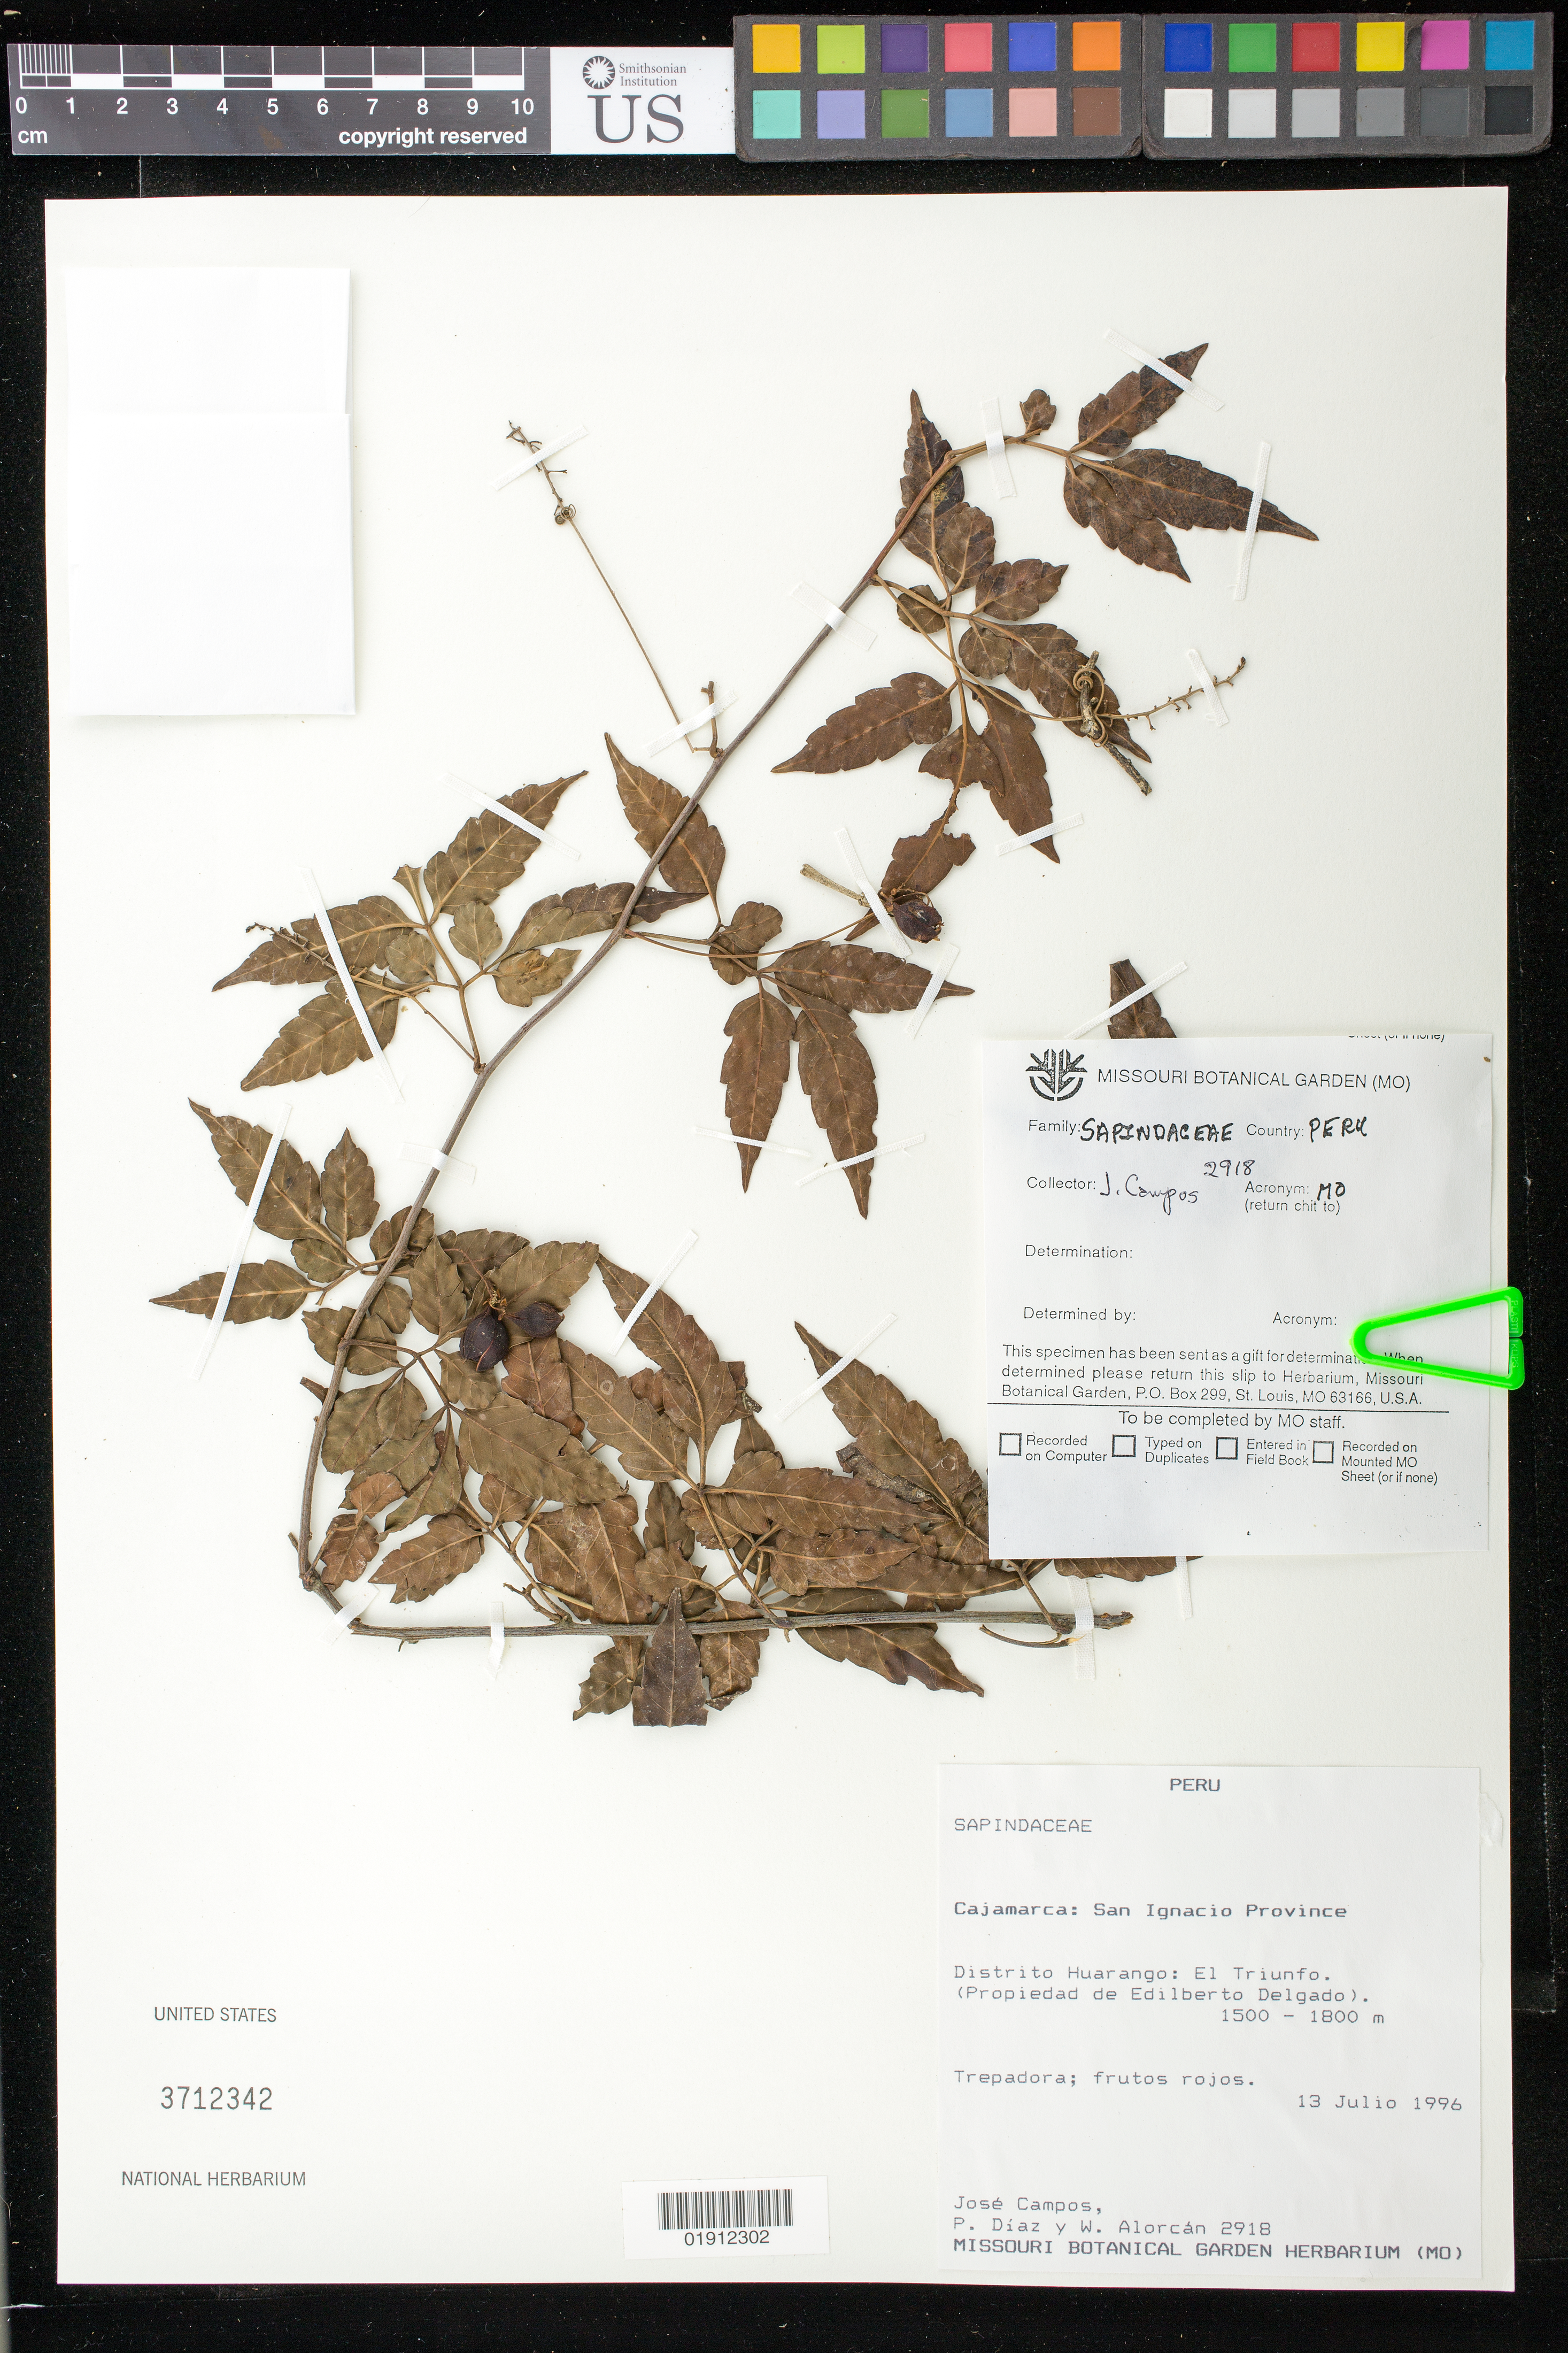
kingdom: Plantae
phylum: Tracheophyta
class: Magnoliopsida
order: Sapindales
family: Sapindaceae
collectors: J. Campos, P. Díaz & W. Alorcán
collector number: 2918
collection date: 1996-07-13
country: Peru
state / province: Cajamarca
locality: San Ignacio Province. Distrito Huarango, El Triunfo (Propiedad de Edilberto Delgado)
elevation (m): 1500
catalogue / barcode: US 3712342